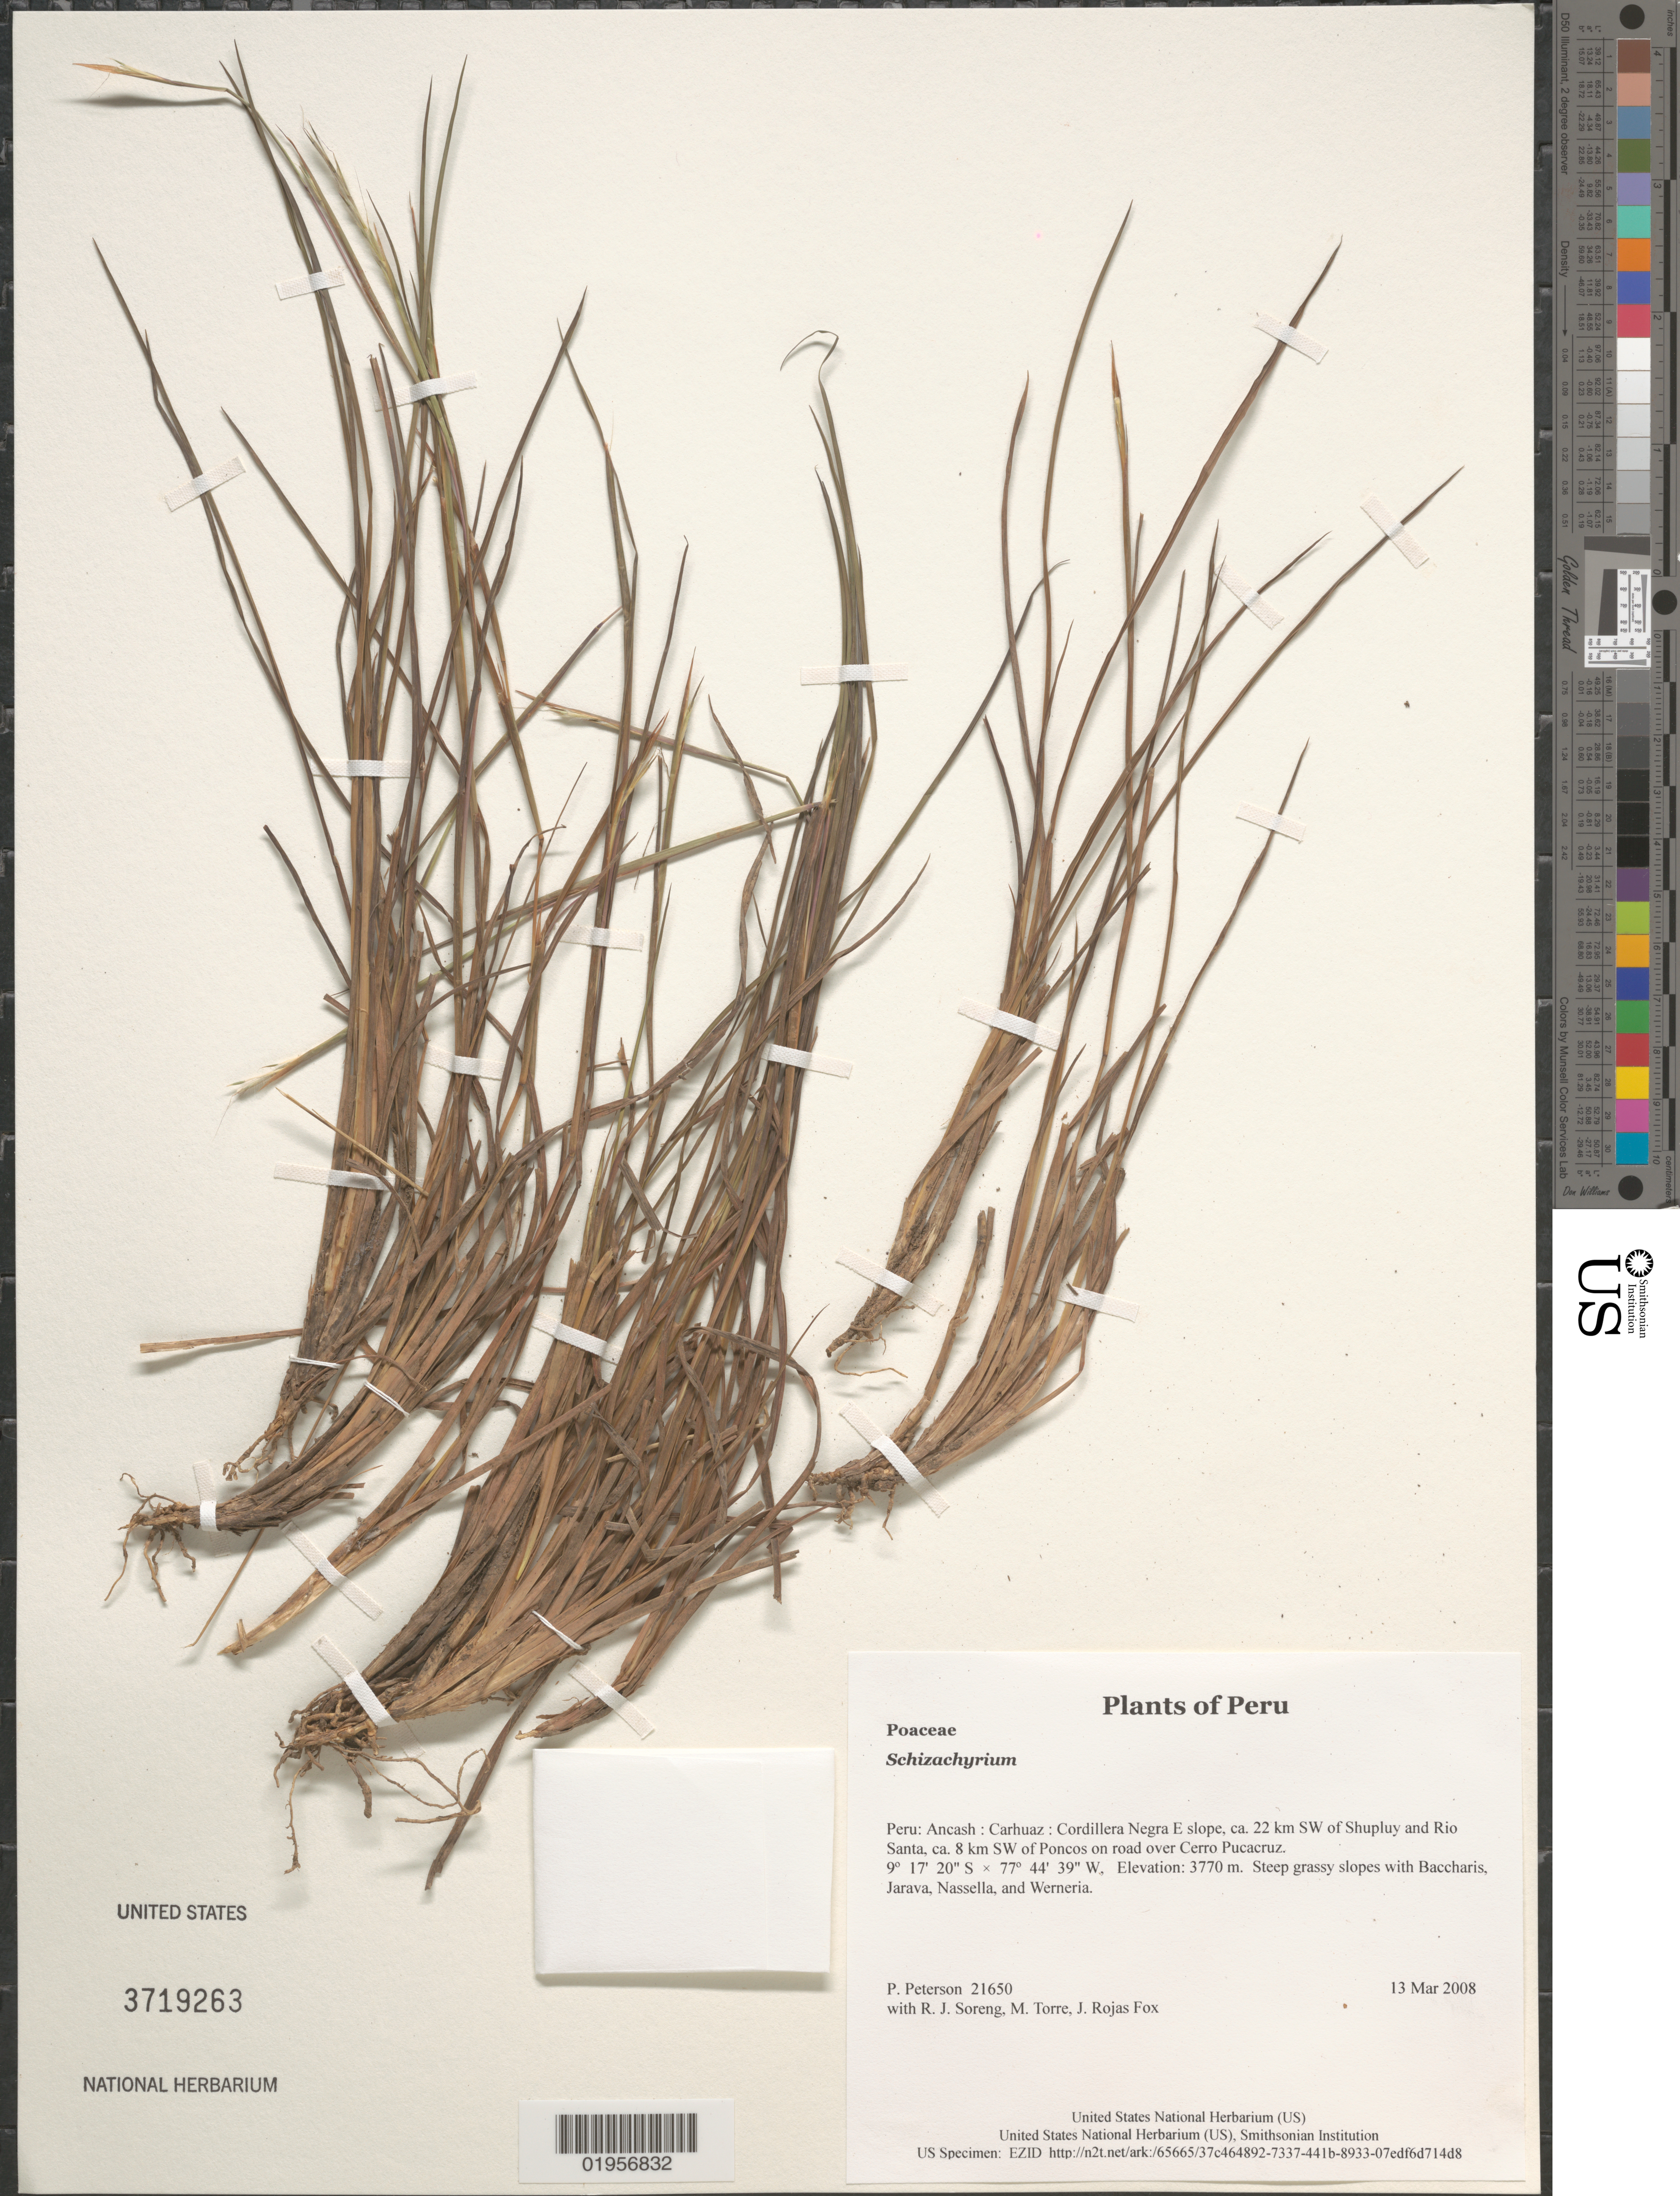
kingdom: Plantae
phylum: Tracheophyta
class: Liliopsida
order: Poales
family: Poaceae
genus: Schizachyrium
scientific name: Schizachyrium sp.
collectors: P. M. Peterson, R. J. Soreng, M. Torre & J. Rojas Fox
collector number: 21650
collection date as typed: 13 Mar 2008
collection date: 2008-03-13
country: Peru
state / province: Ancash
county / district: Carhuaz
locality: Cordillera Negra E slope, ca. 22 km SW of Shupluy and Rio Santa, ca. 8 km SW of Poncos on road over Cerro Pucacruz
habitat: Steep grassy slopes with Baccharis, Jarava, Nassella, and Werneria.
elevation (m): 3770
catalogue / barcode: US 3719263